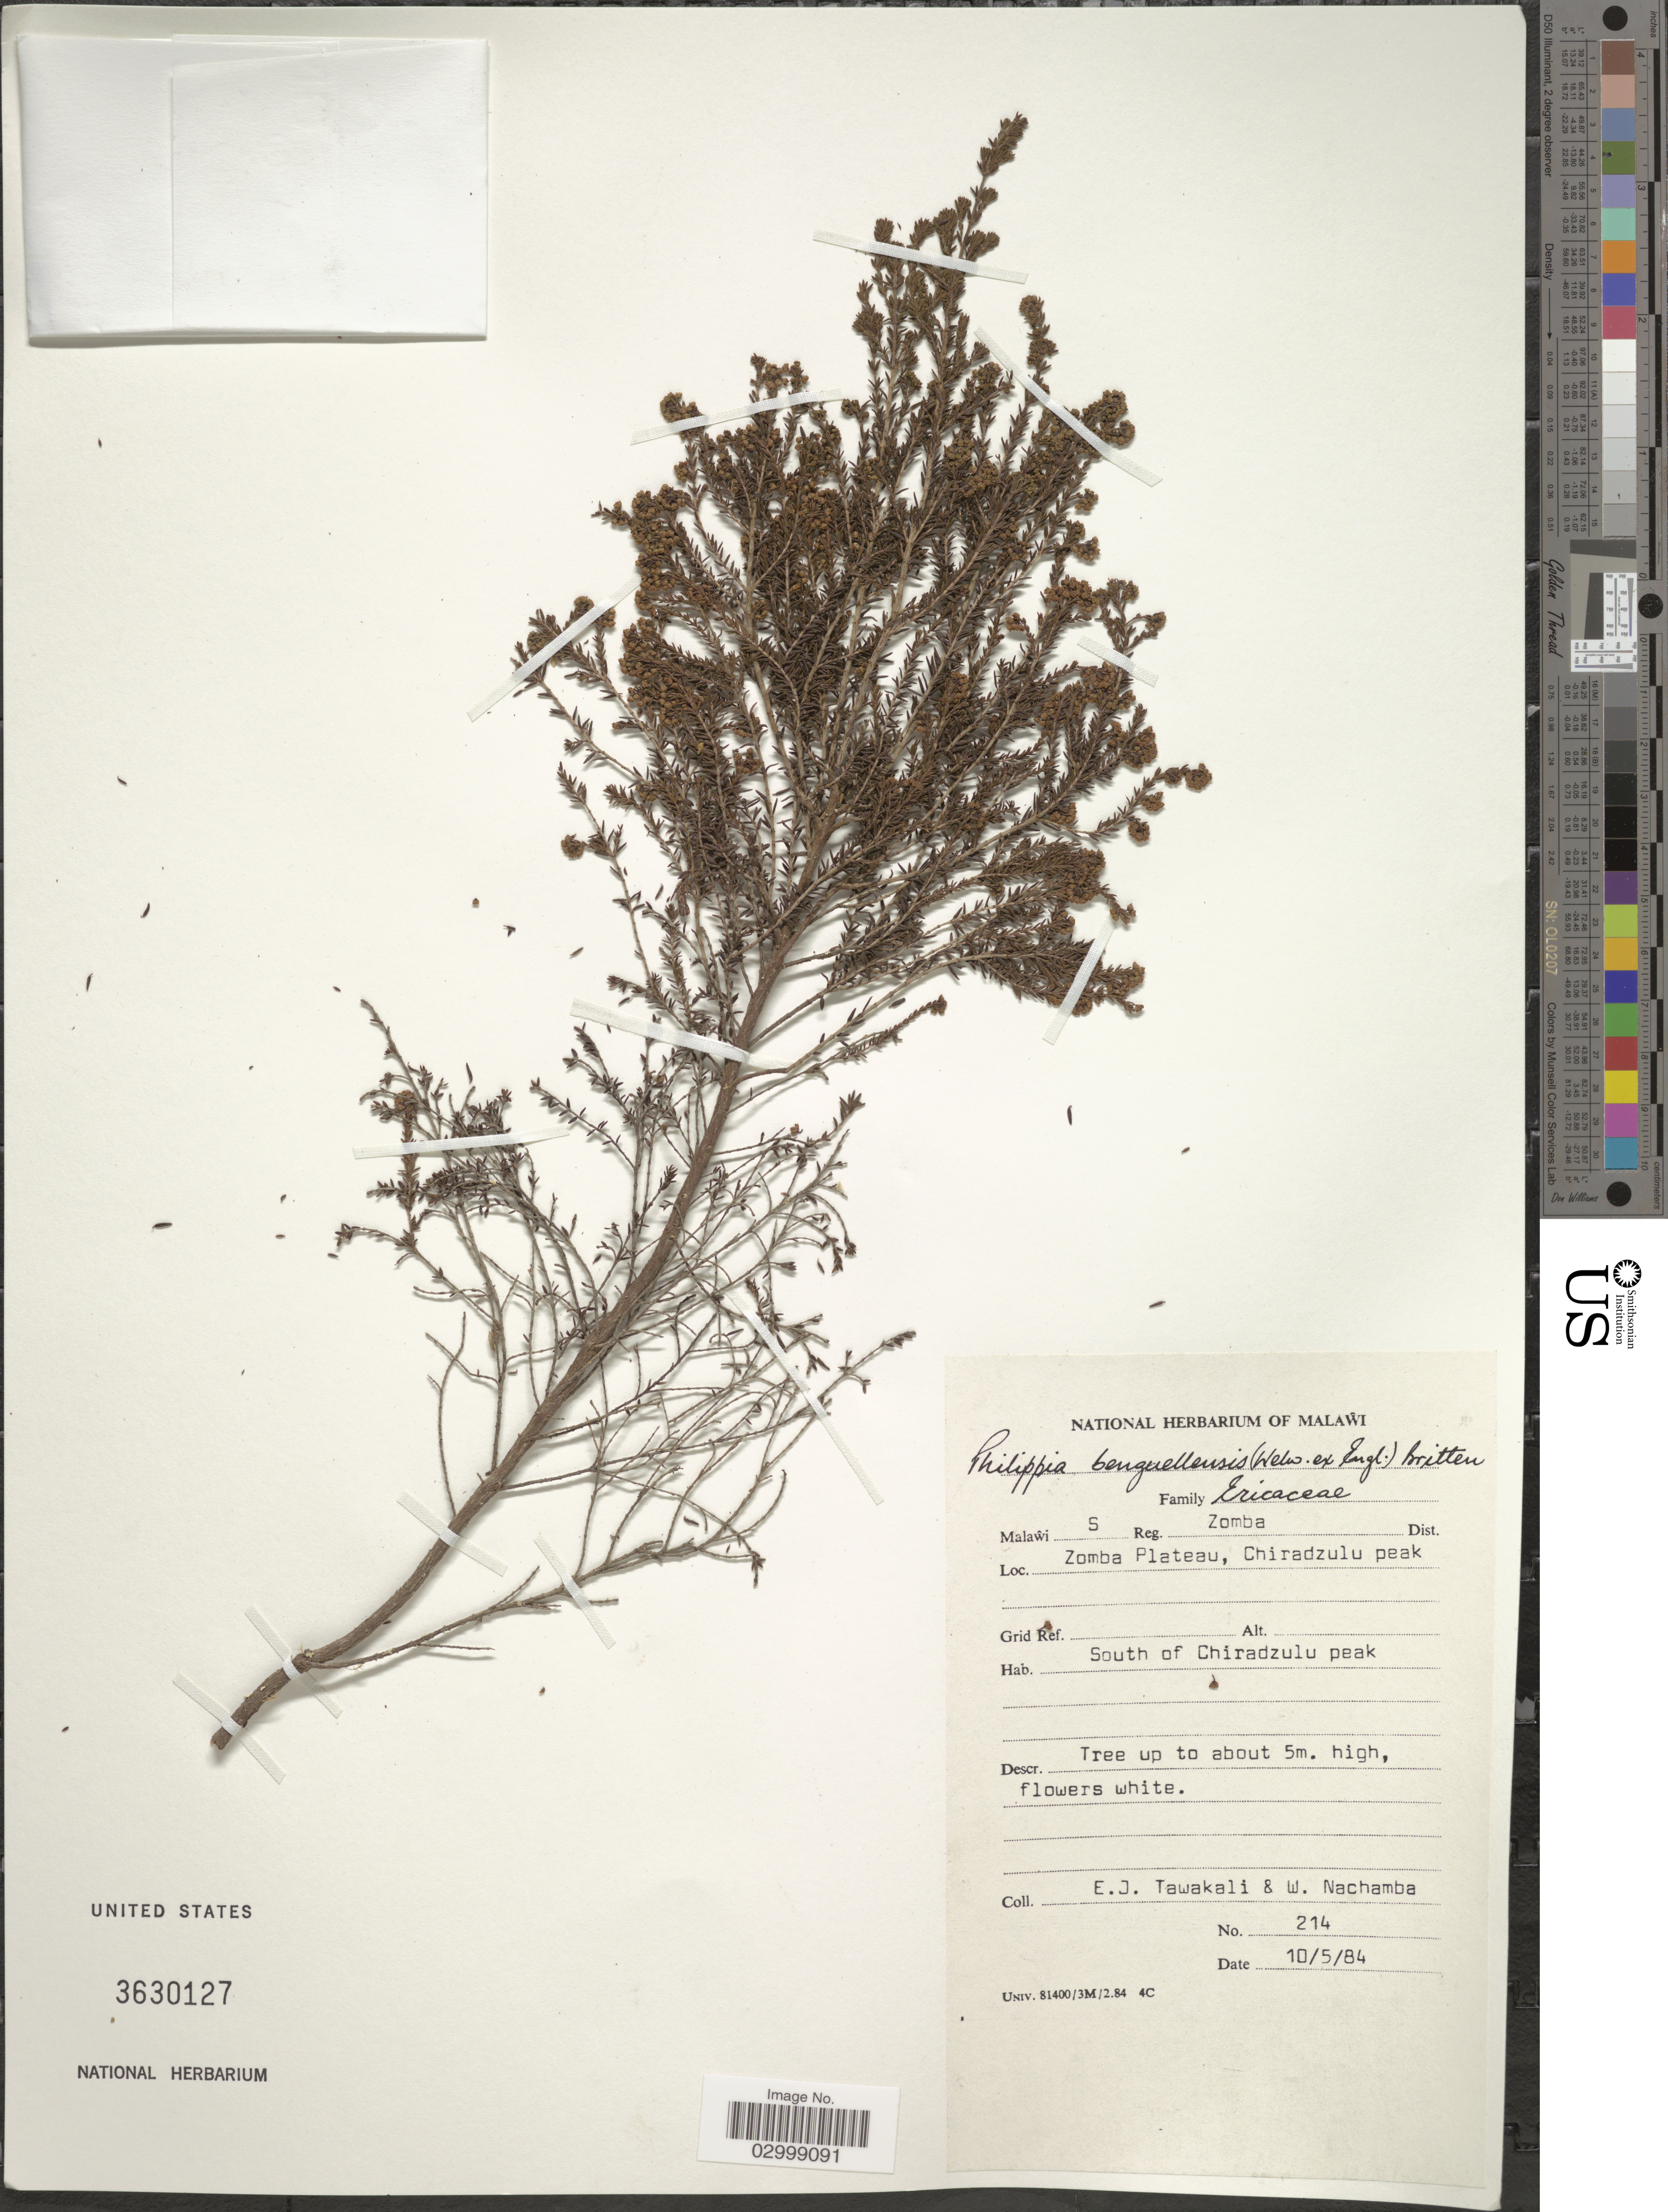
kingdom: Plantae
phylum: Tracheophyta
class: Magnoliopsida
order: Ericales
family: Ericaceae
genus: Philippia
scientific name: Philippia benguelensis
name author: (Welw. ex Engl.) Britten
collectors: E. Tawakali & W. Nachamba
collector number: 214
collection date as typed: Transcribed d/m/y: 10/5/84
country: Malawi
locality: S Reg. Zomba Dist., Zomba Plateau, Chiradzulu Peak, South of Chiradzulu peak.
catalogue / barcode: US 3630127